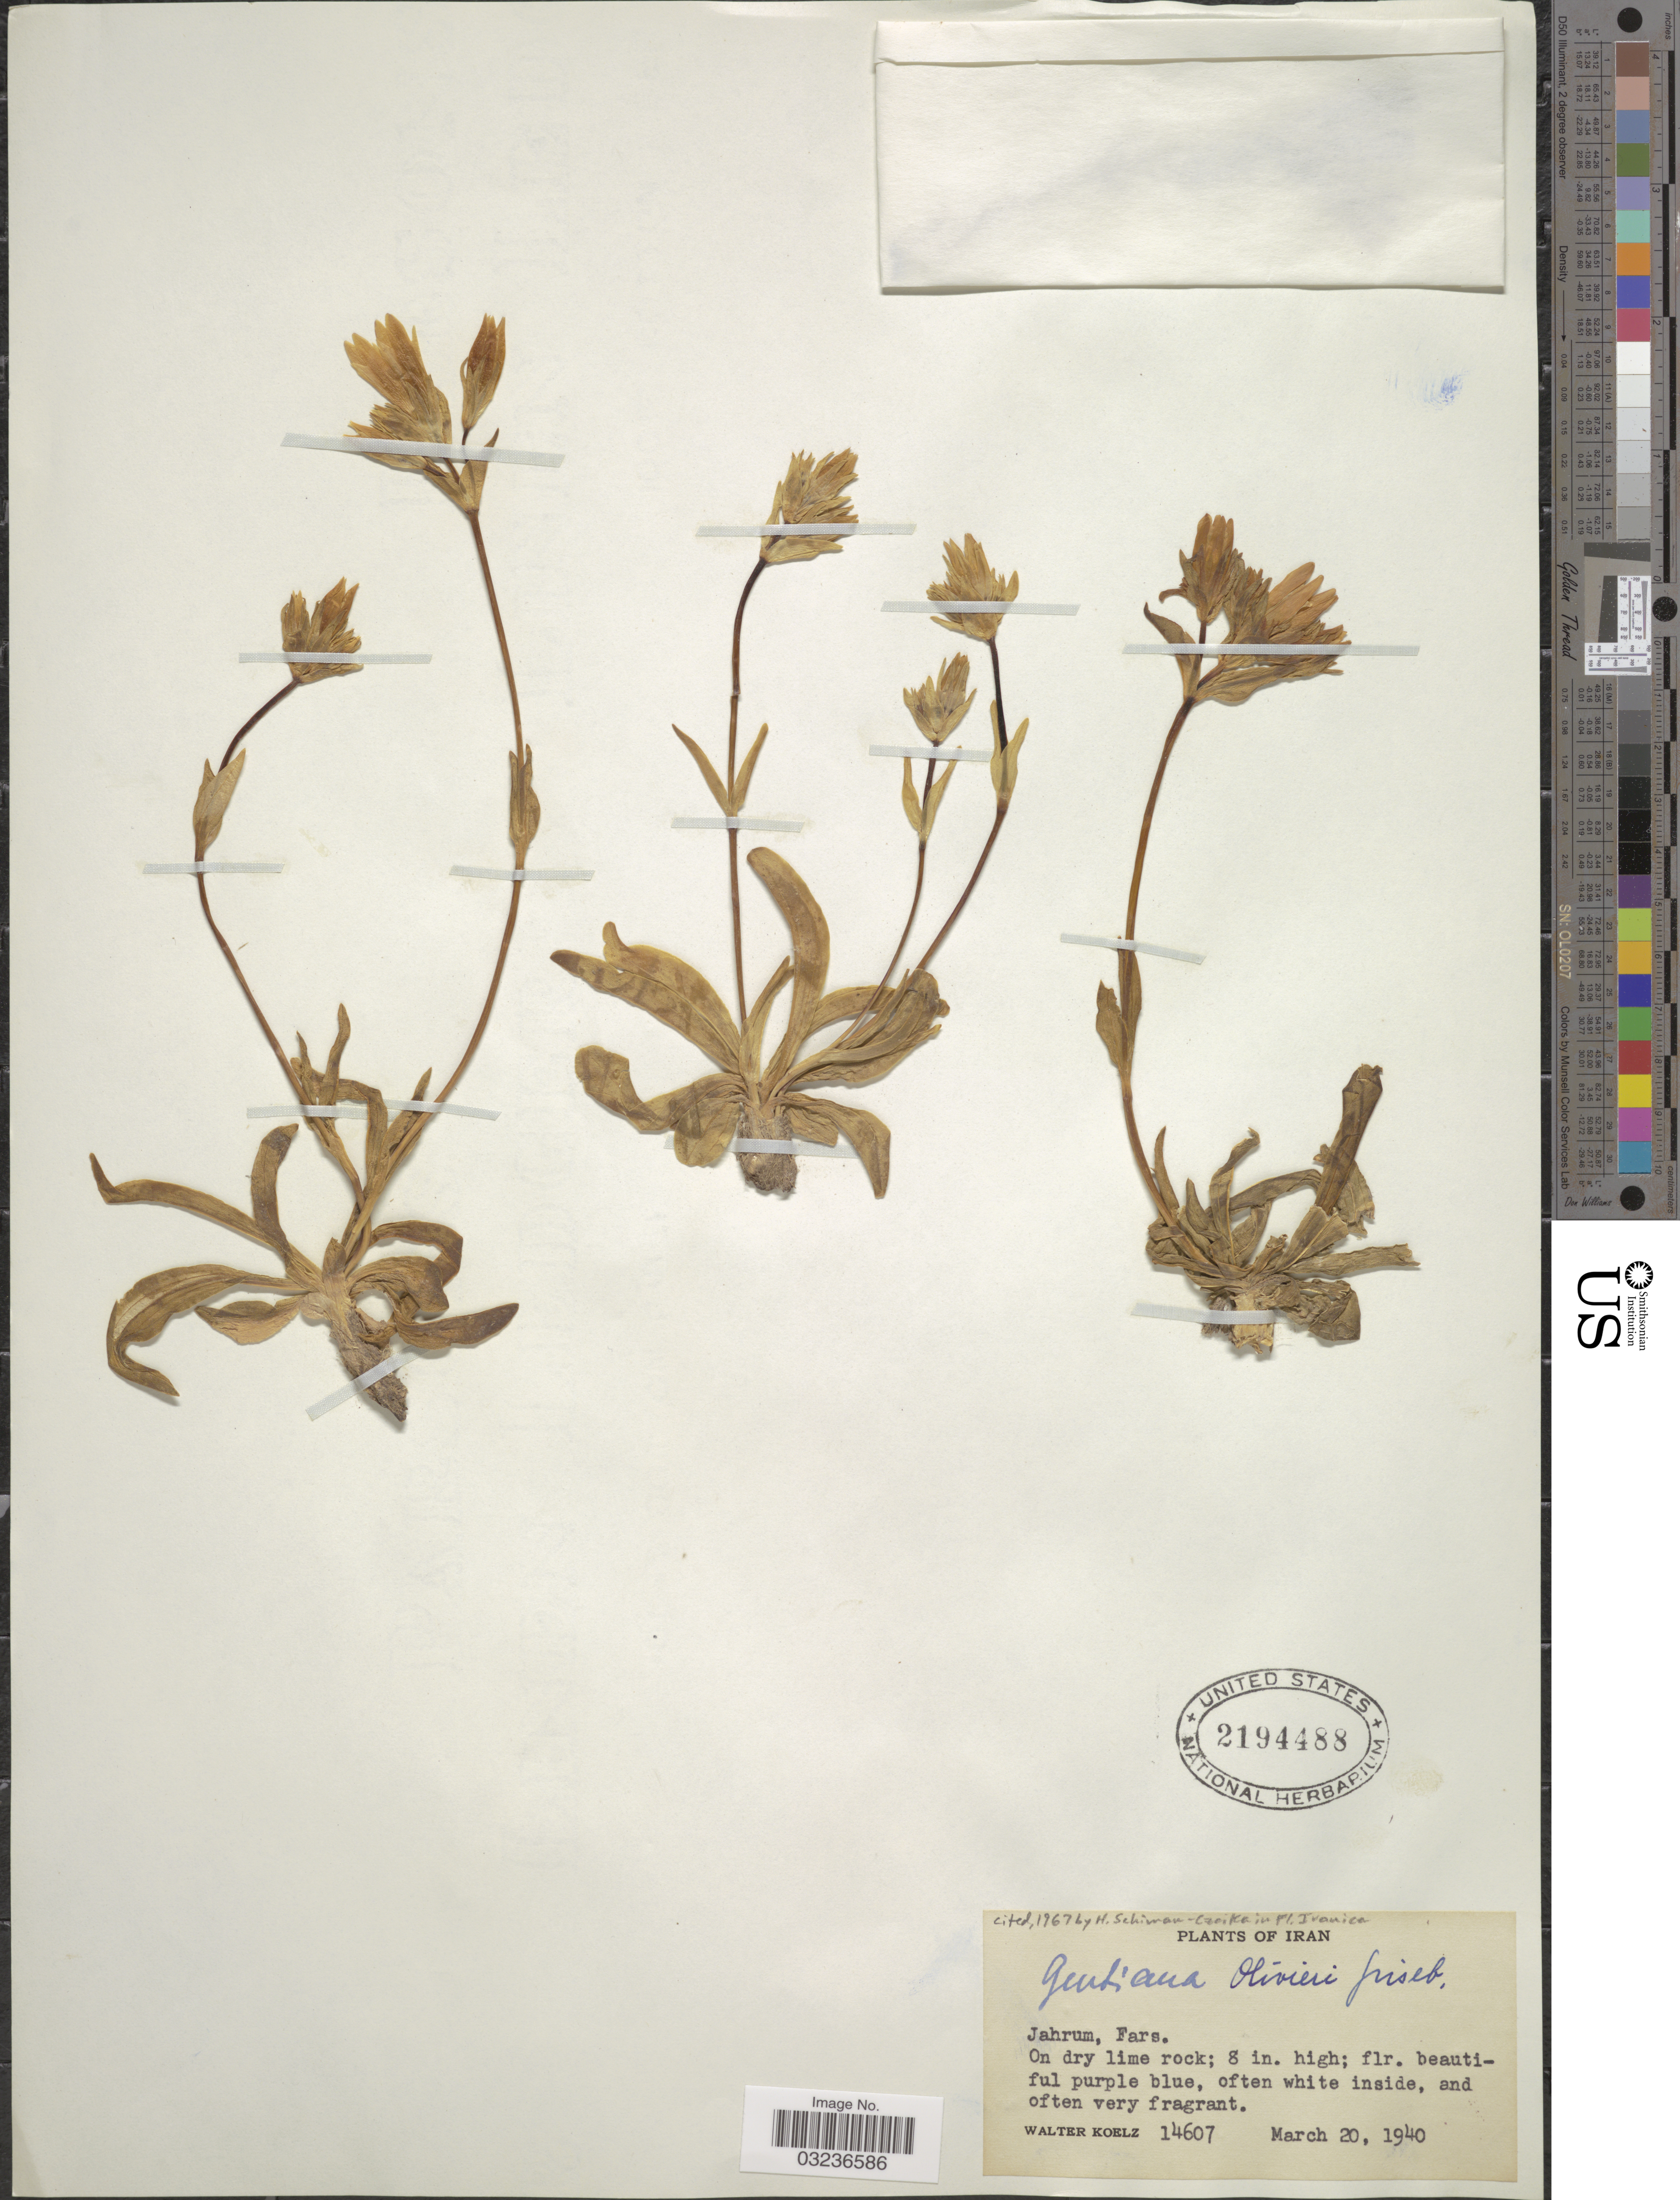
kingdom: Plantae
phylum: Tracheophyta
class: Magnoliopsida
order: Gentianales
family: Gentianaceae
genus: Gentiana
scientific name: Gentiana decumbens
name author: L. f.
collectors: W. N. Koelz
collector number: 14607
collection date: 1940-03-20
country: Iran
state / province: Fars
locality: Jahrum.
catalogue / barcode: US 2194488